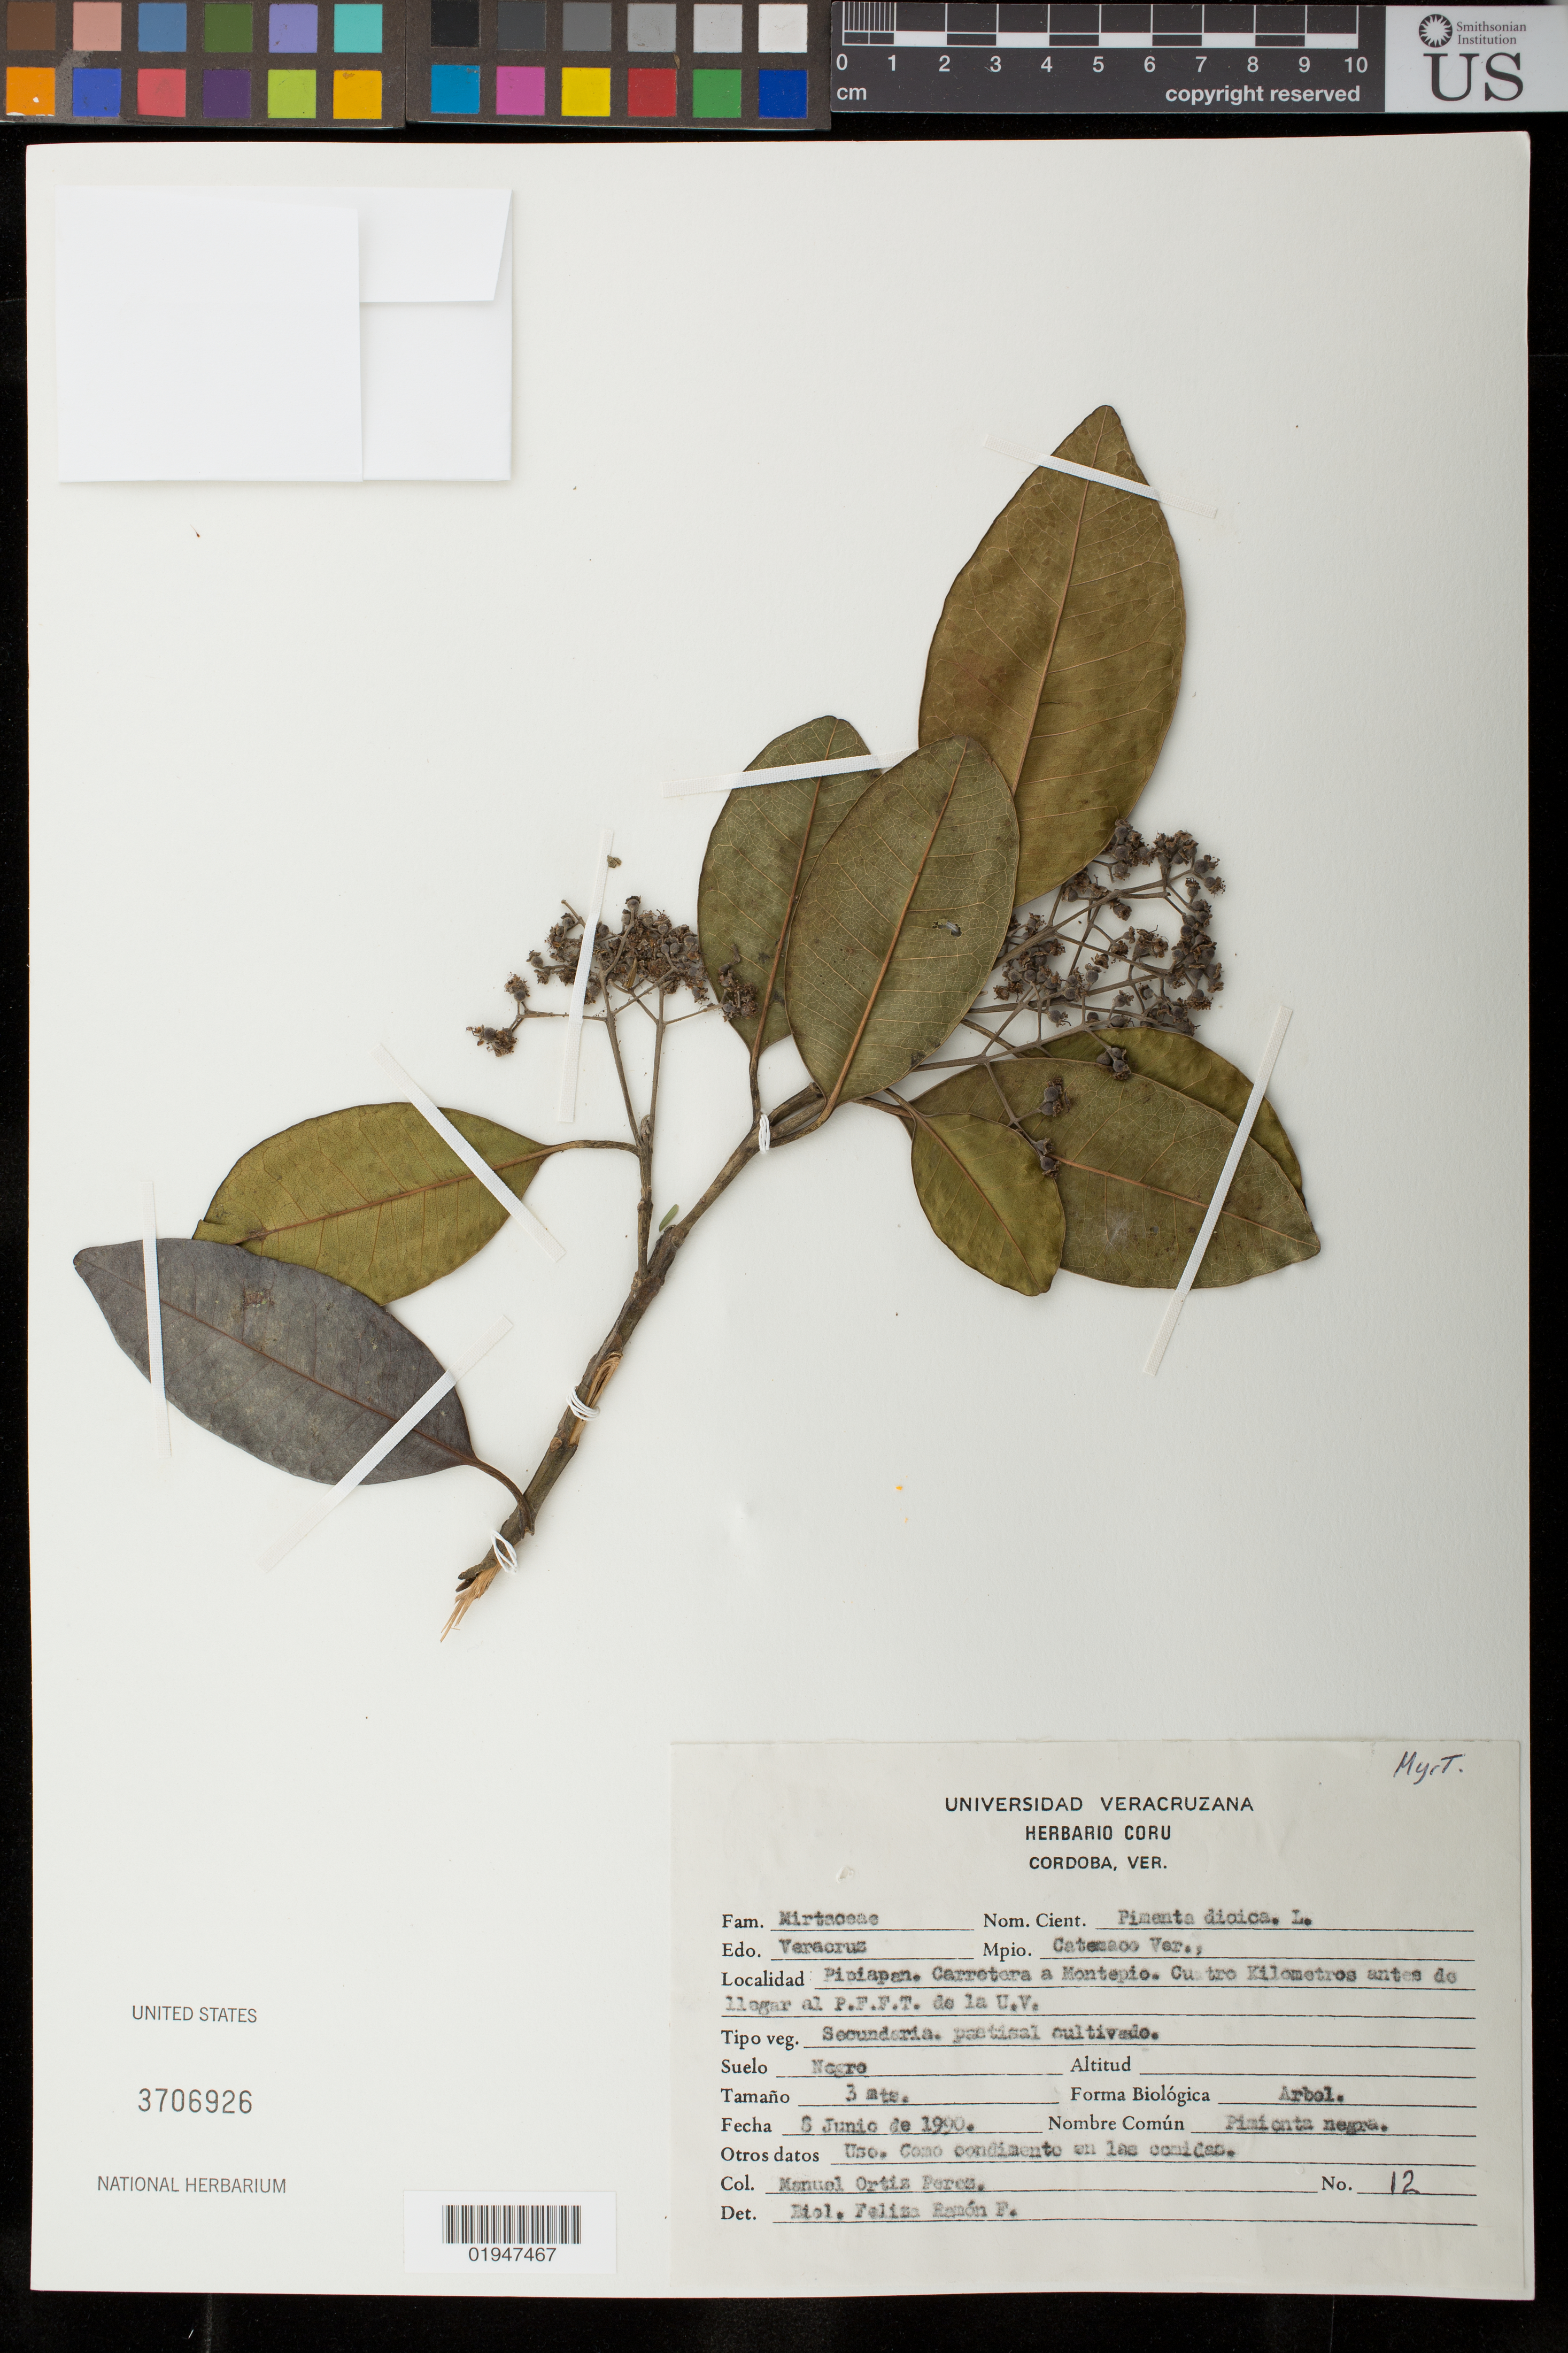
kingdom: Plantae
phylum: Tracheophyta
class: Magnoliopsida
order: Myrtales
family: Myrtaceae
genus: Pimenta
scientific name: Pimenta dioica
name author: (L.) Merr.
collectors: P. Ortiz M.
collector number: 12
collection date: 1990-06-08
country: Mexico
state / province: Veracruz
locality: Mpio Catamaco Ver, Pipiapan. Carrretera a Montepio. Cuatro Kilometros antes de llagar al P.F.F.T. de la U.V.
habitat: Secundaria pastizal cultivado; suelo negro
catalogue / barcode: US 3706926